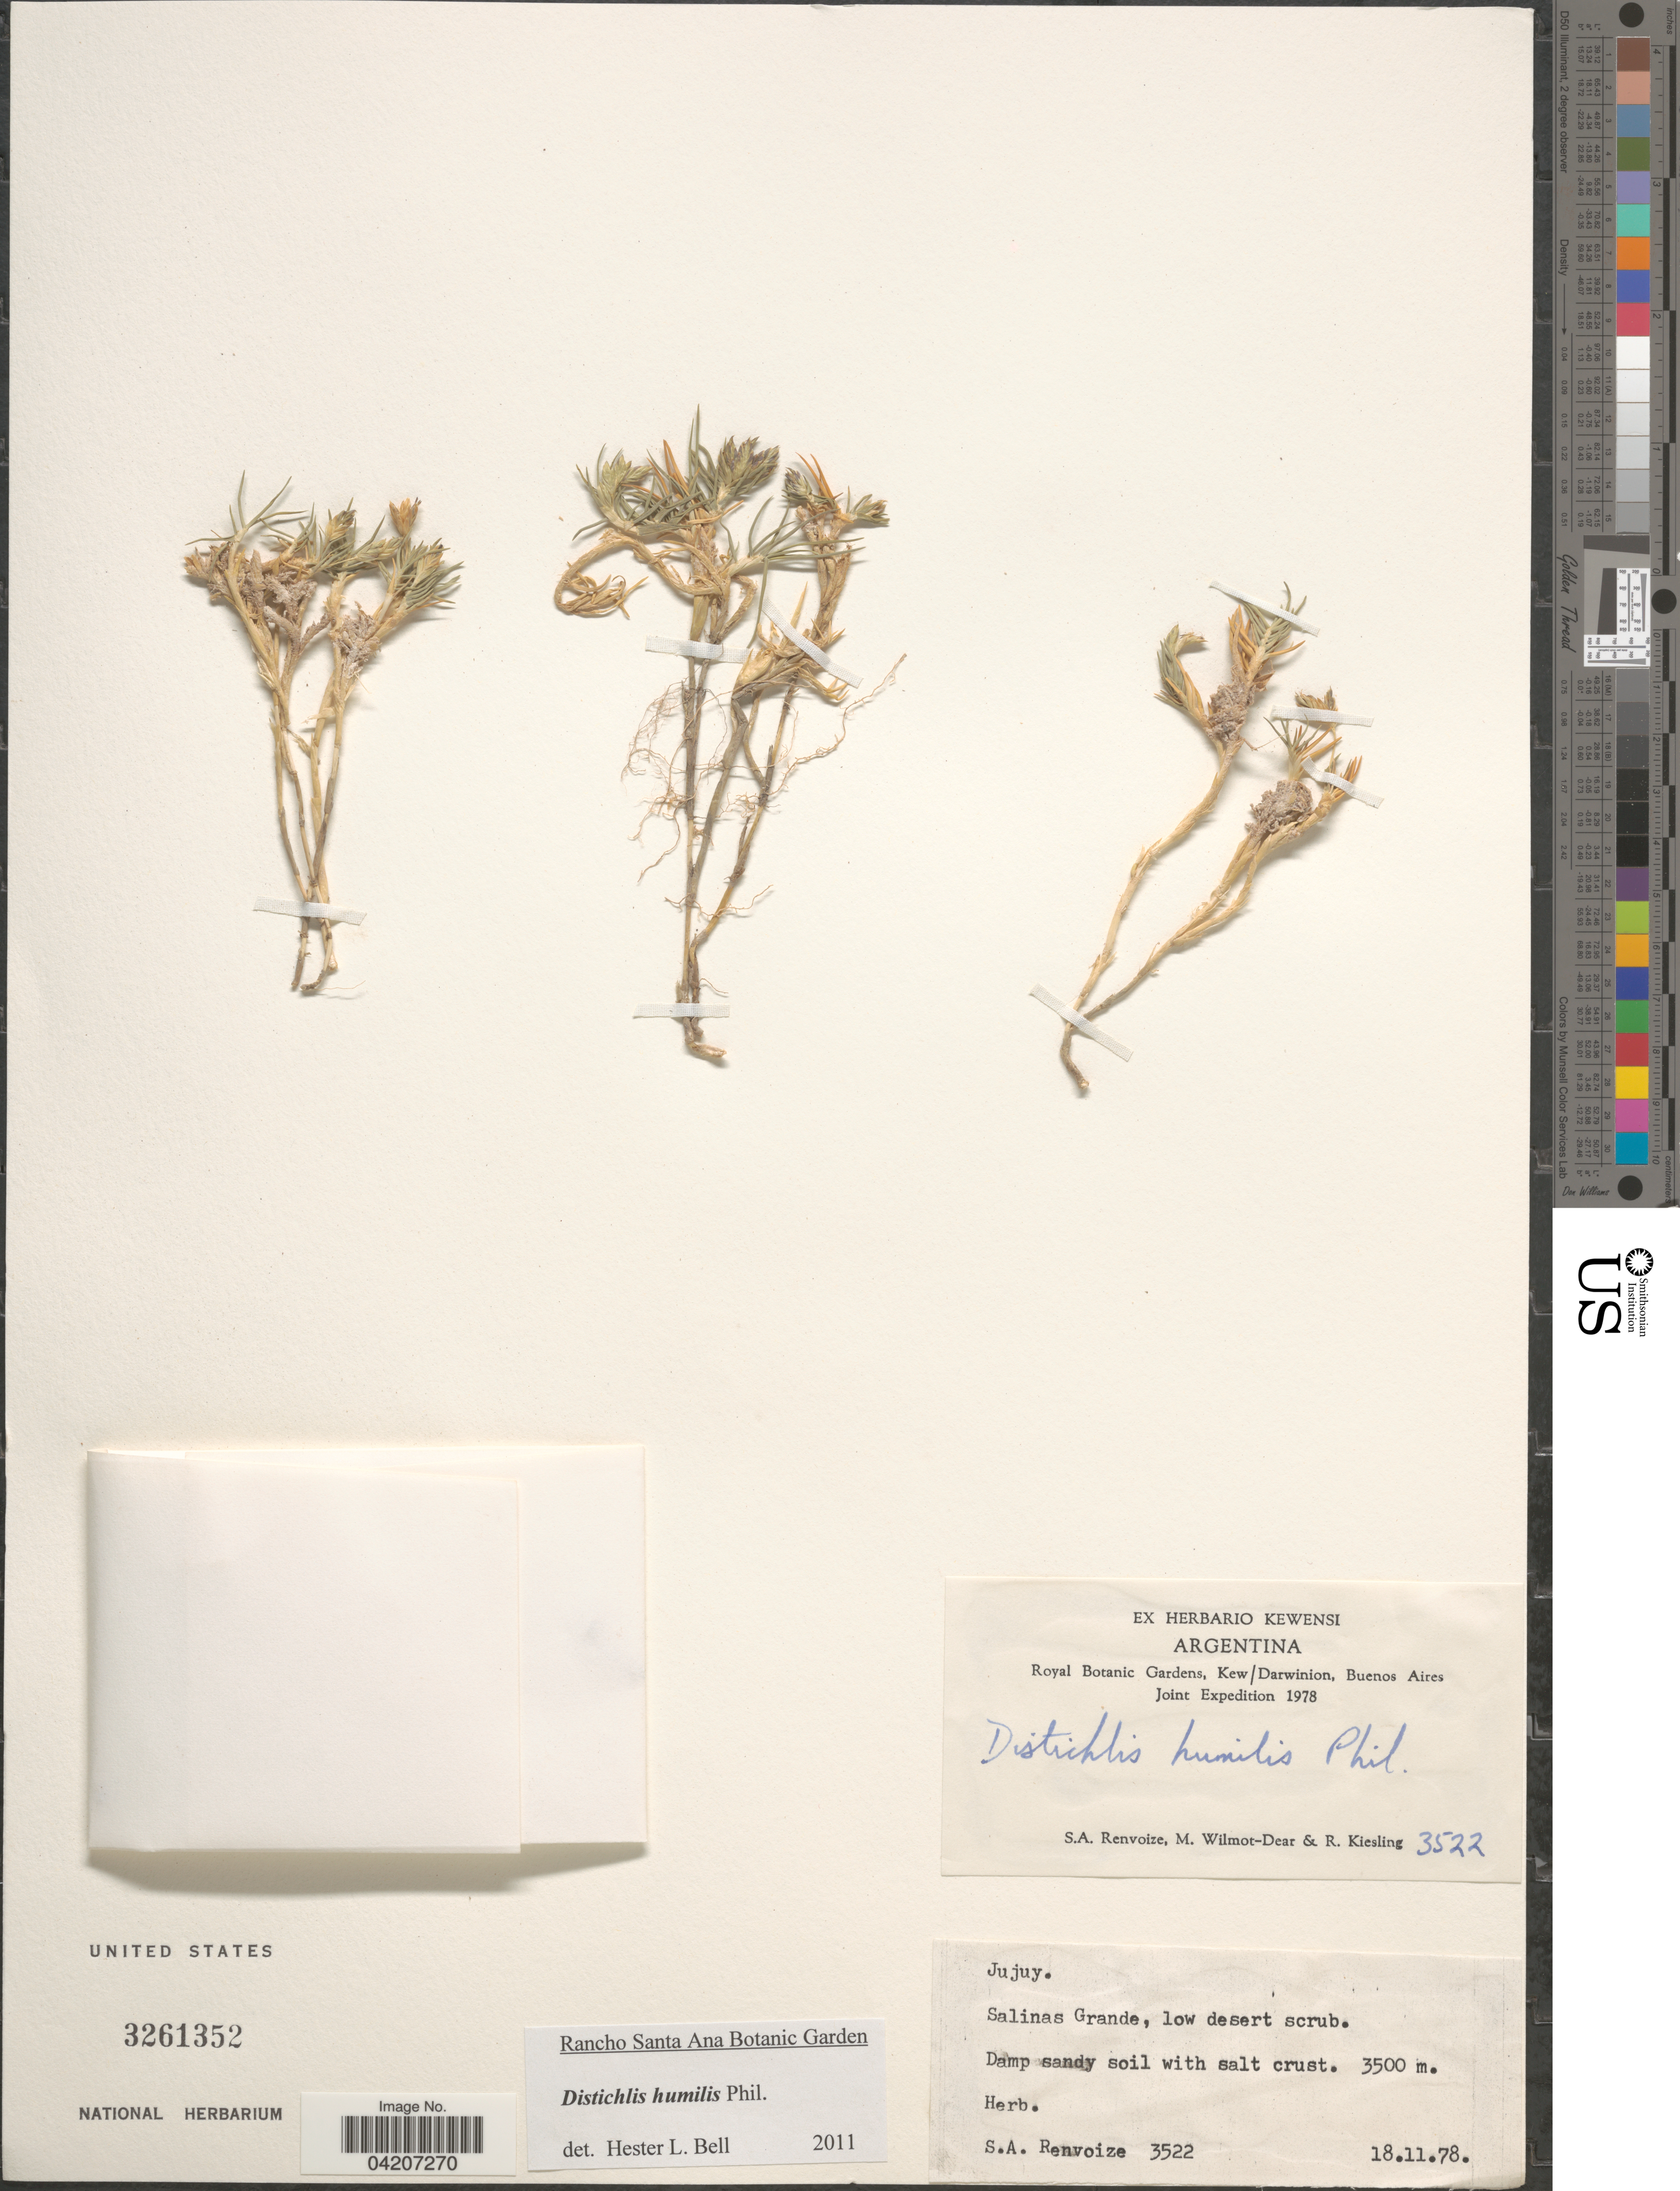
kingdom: Plantae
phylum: Tracheophyta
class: Liliopsida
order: Poales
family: Poaceae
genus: Distichlis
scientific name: Distichlis humilis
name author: Phil.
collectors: S. A. Renvoize, M. Wilmot-Dear & R. Kiesling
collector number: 3522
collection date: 1978-11-18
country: Argentina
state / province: Jujuy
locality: Royal Botanic Gardens, Kew / Darwinion, Buenos Aires Joint Expedition 1978. Salinas Grande, low desert scrub.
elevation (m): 3500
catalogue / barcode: US 3261352